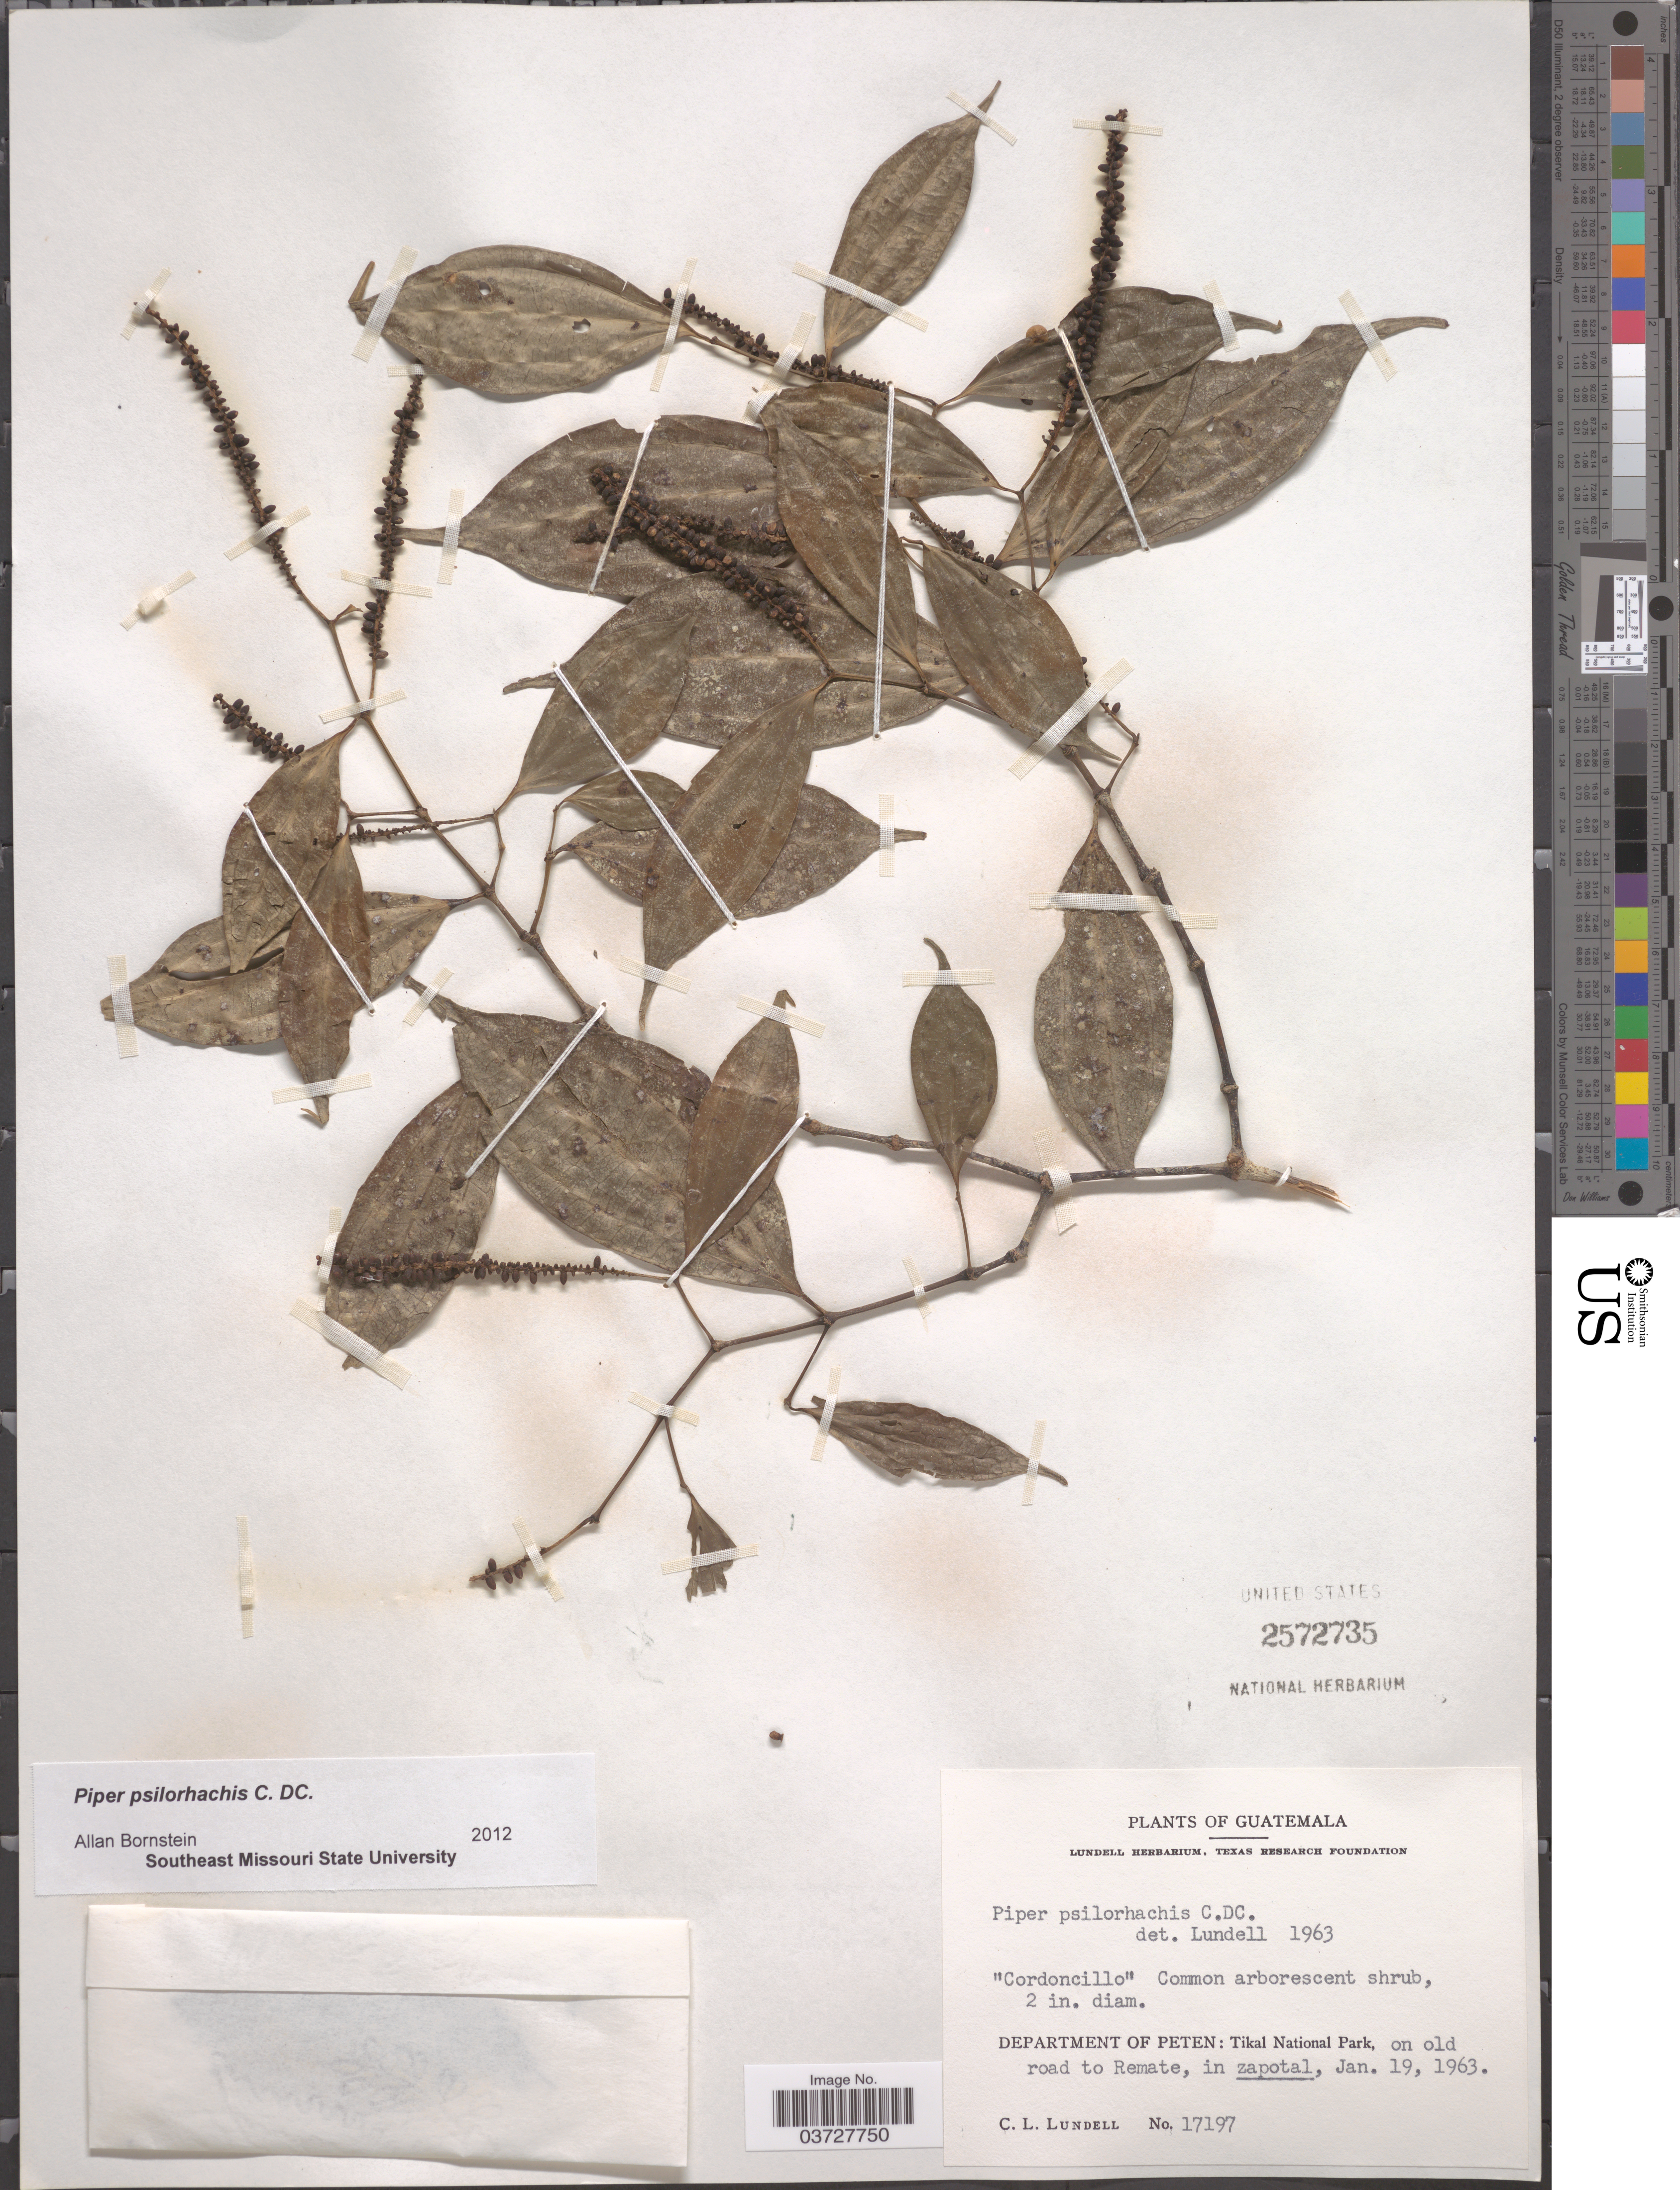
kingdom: Plantae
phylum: Tracheophyta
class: Magnoliopsida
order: Piperales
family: Piperaceae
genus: Piper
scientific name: Piper psilorhachis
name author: C. DC.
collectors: C. L. Lundell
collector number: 17197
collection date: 1963-01-19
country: Guatemala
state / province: El Peten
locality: Department of Peten: Tikal National Park, on old road to Remate, in zapotal.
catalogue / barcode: US 2572735